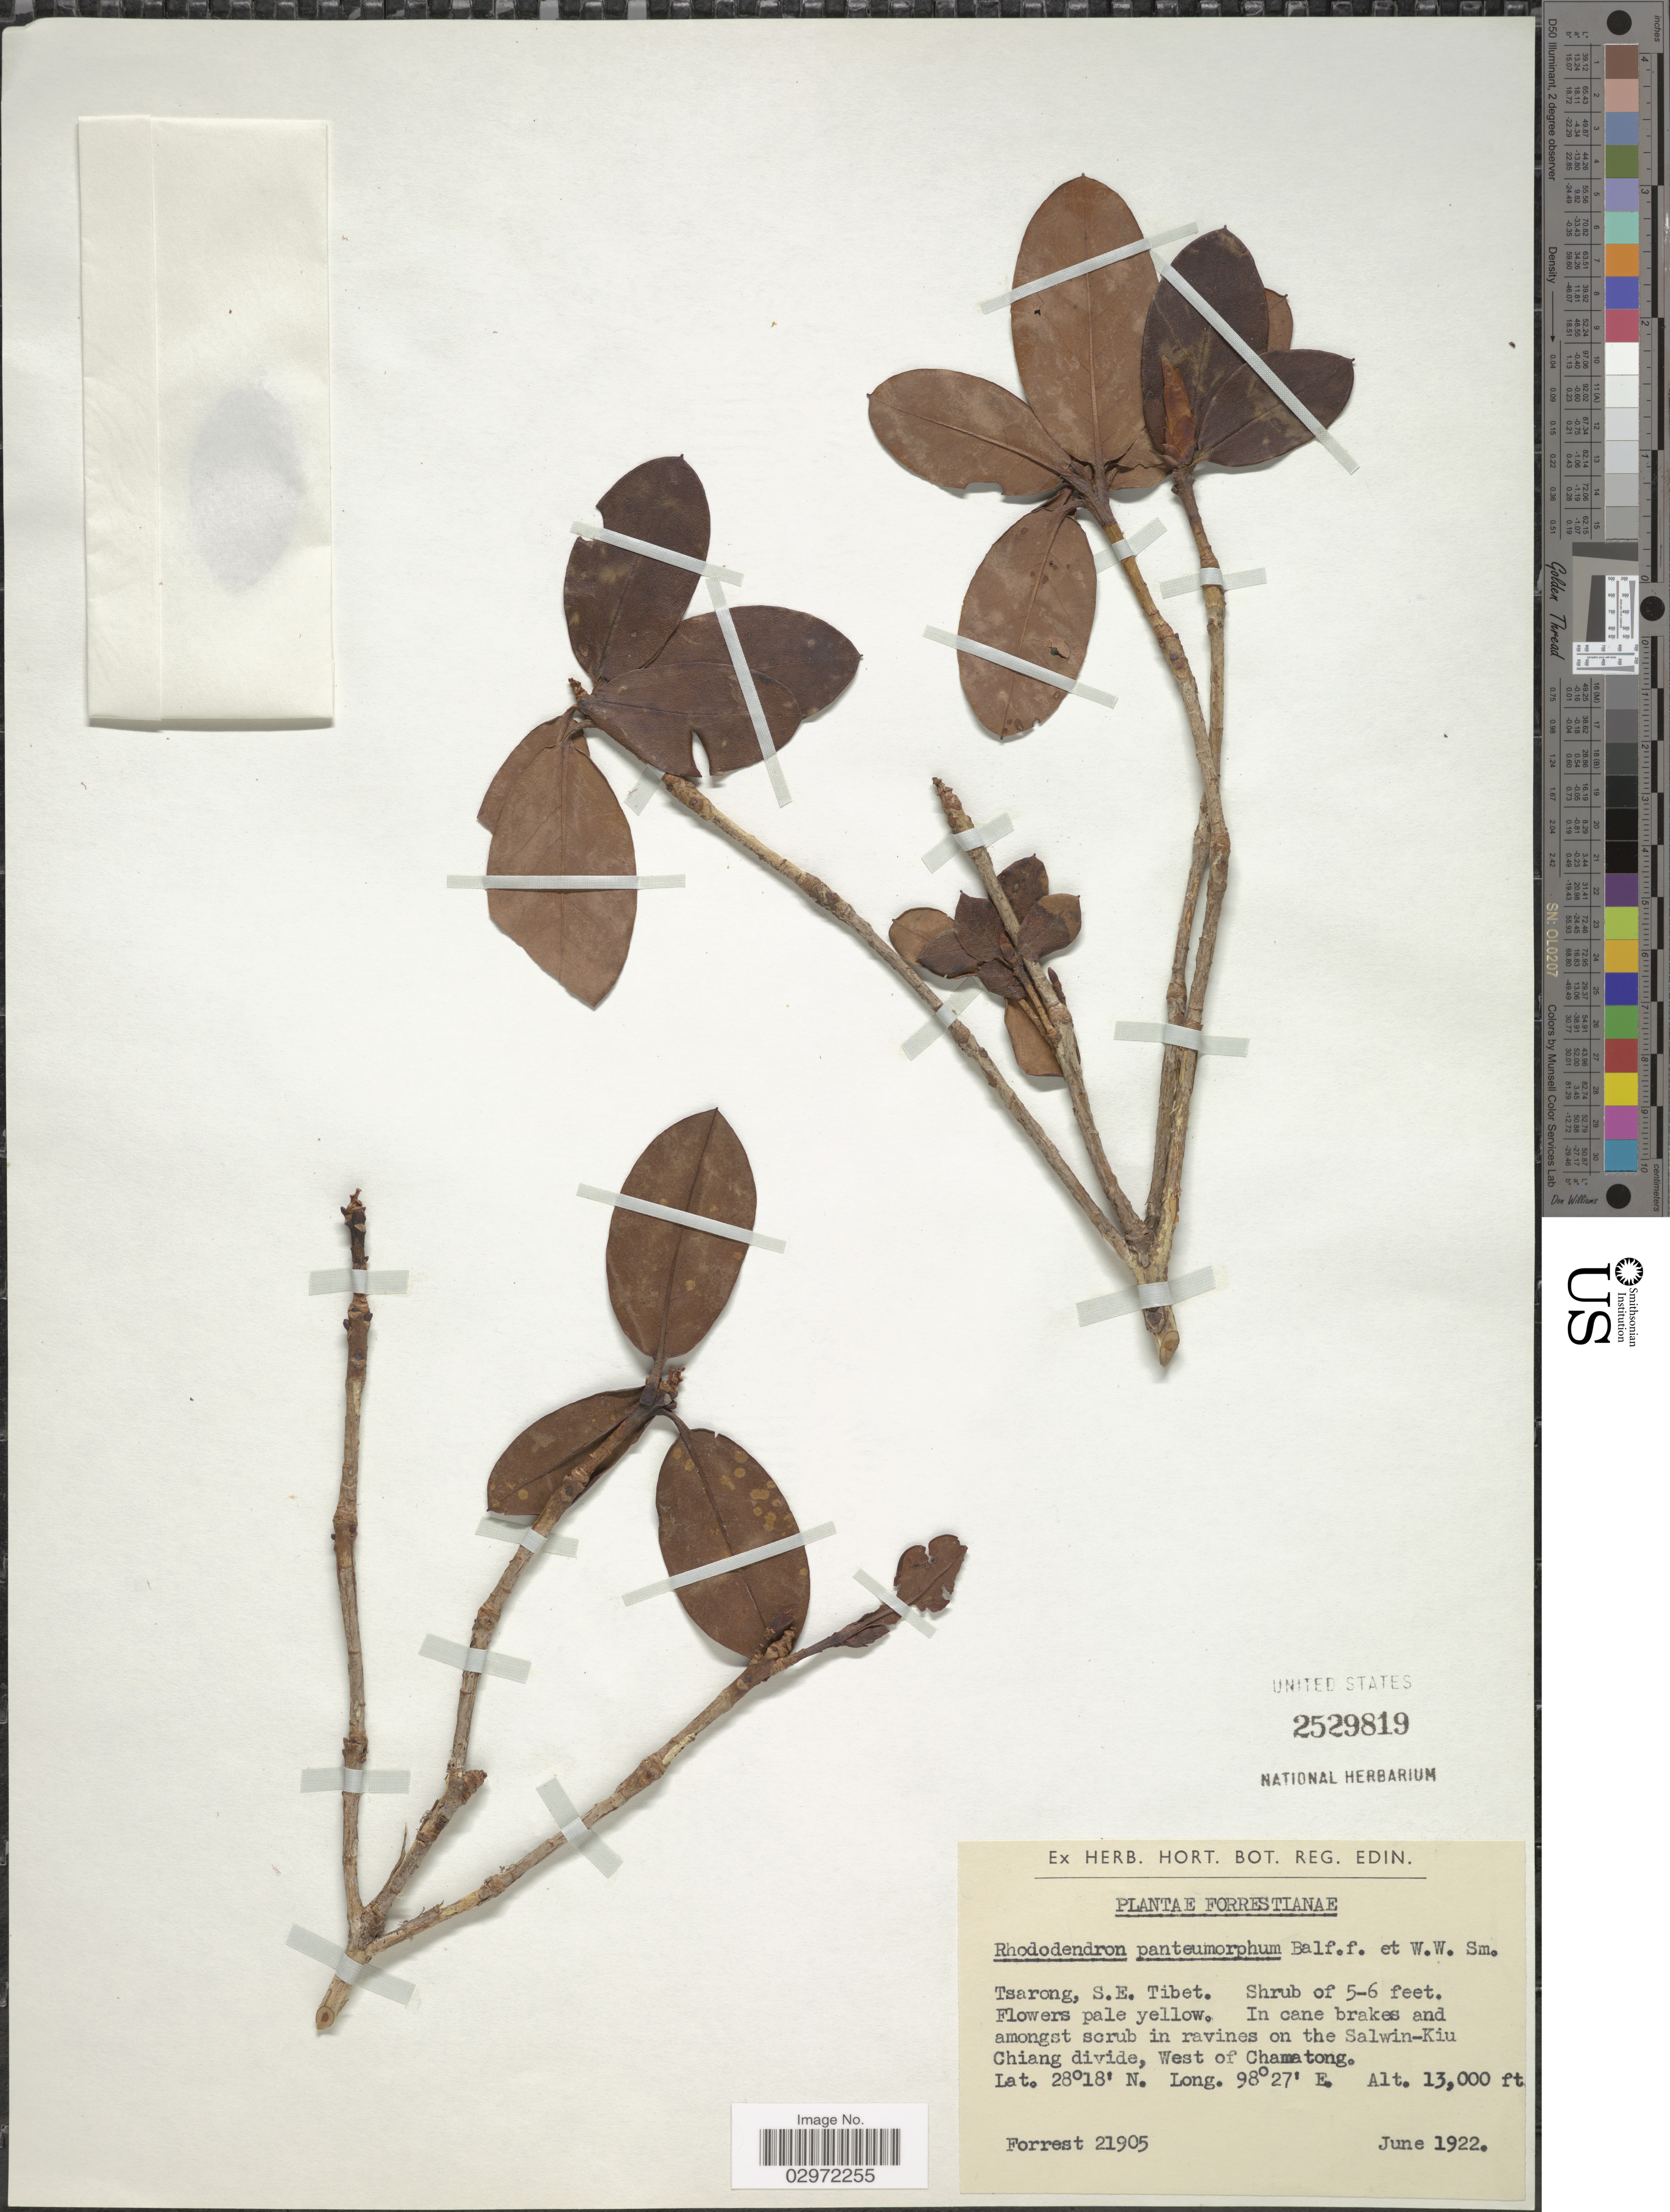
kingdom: Plantae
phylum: Tracheophyta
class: Magnoliopsida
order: Ericales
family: Ericaceae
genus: Rhododendron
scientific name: Rhododendron panteumorphum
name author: Balf. f. & W.W. Sm.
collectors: -. Forrest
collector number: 21905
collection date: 1922-06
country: China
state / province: Xizang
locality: Tsarong, S.E. Tibet. In cane brakes and amongst scrub in ravines on the Salwin-Kiu Chiang Divide, West of Chamatong.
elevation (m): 3962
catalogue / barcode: US 2529819